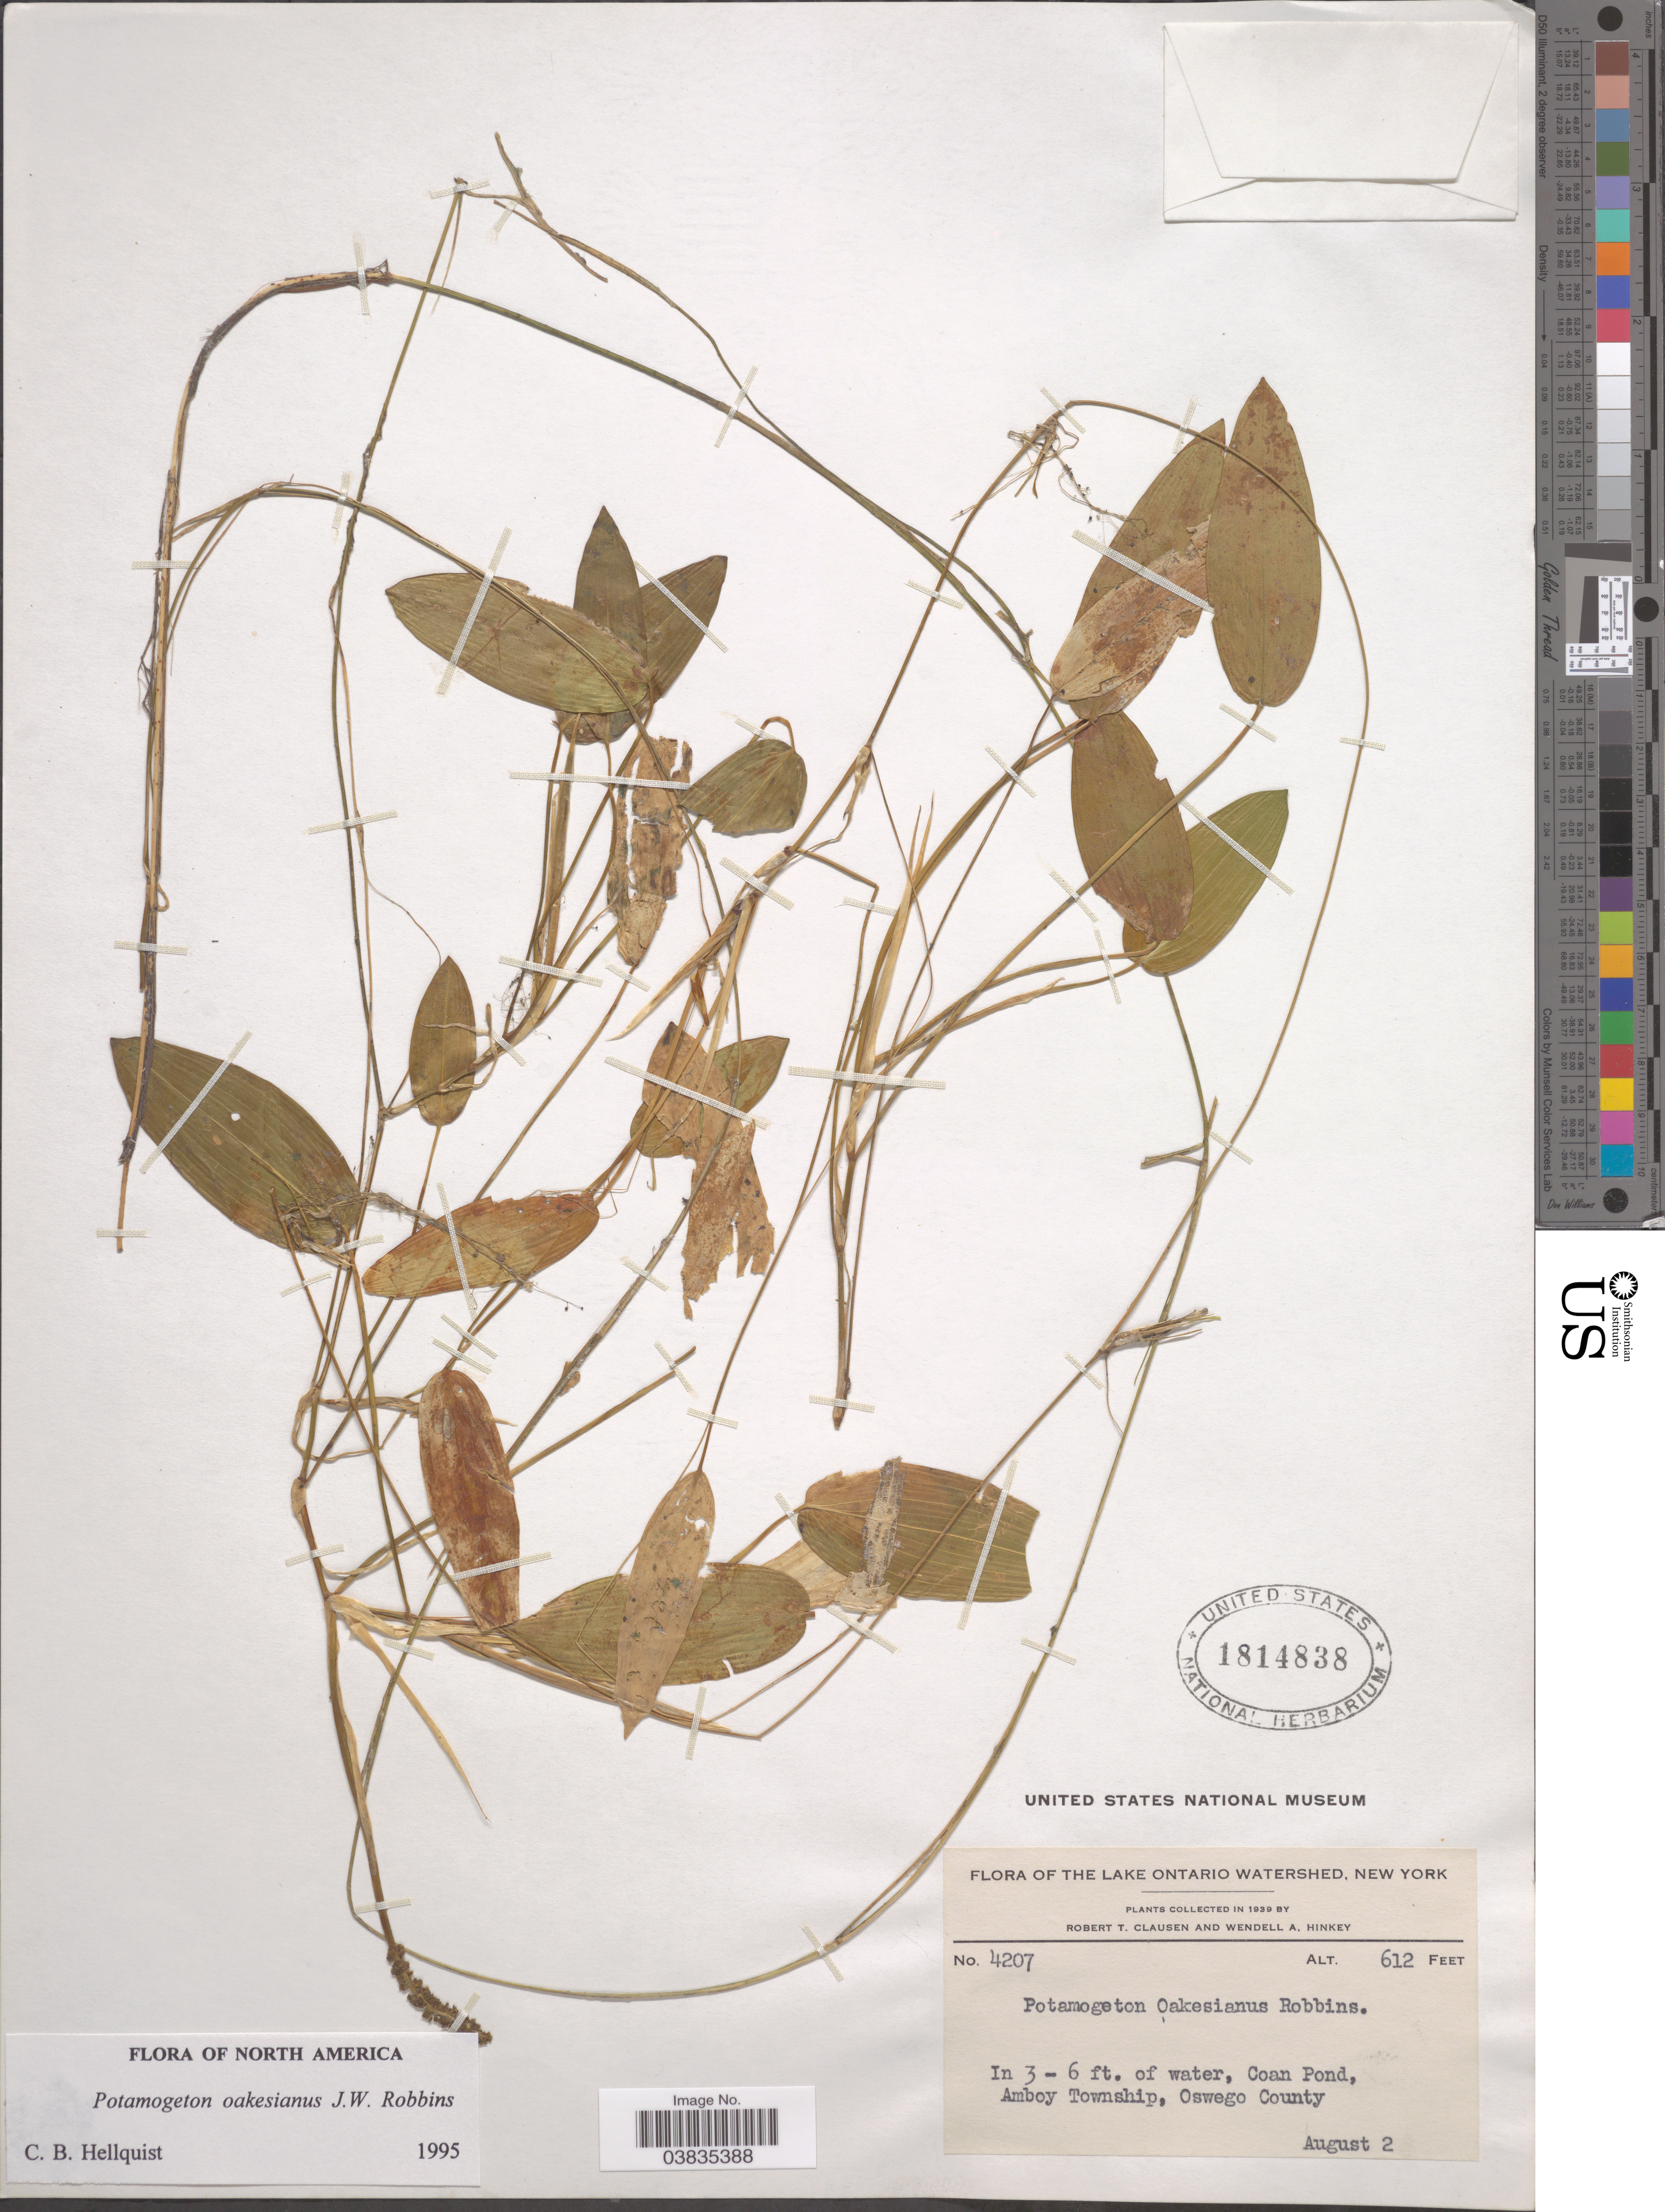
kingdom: Plantae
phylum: Tracheophyta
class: Liliopsida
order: Alismatales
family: Potamogetonaceae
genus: Potamogeton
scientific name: Potamogeton oakesianus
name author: J.W. Robbins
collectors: R. T. Clausen & W. Hinkey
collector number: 4207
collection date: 1939-08-02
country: United States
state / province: New York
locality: Lake Ontario Watershed. Coan Pond, Amboy Township, Oswego County.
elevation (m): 187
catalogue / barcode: US 1814838